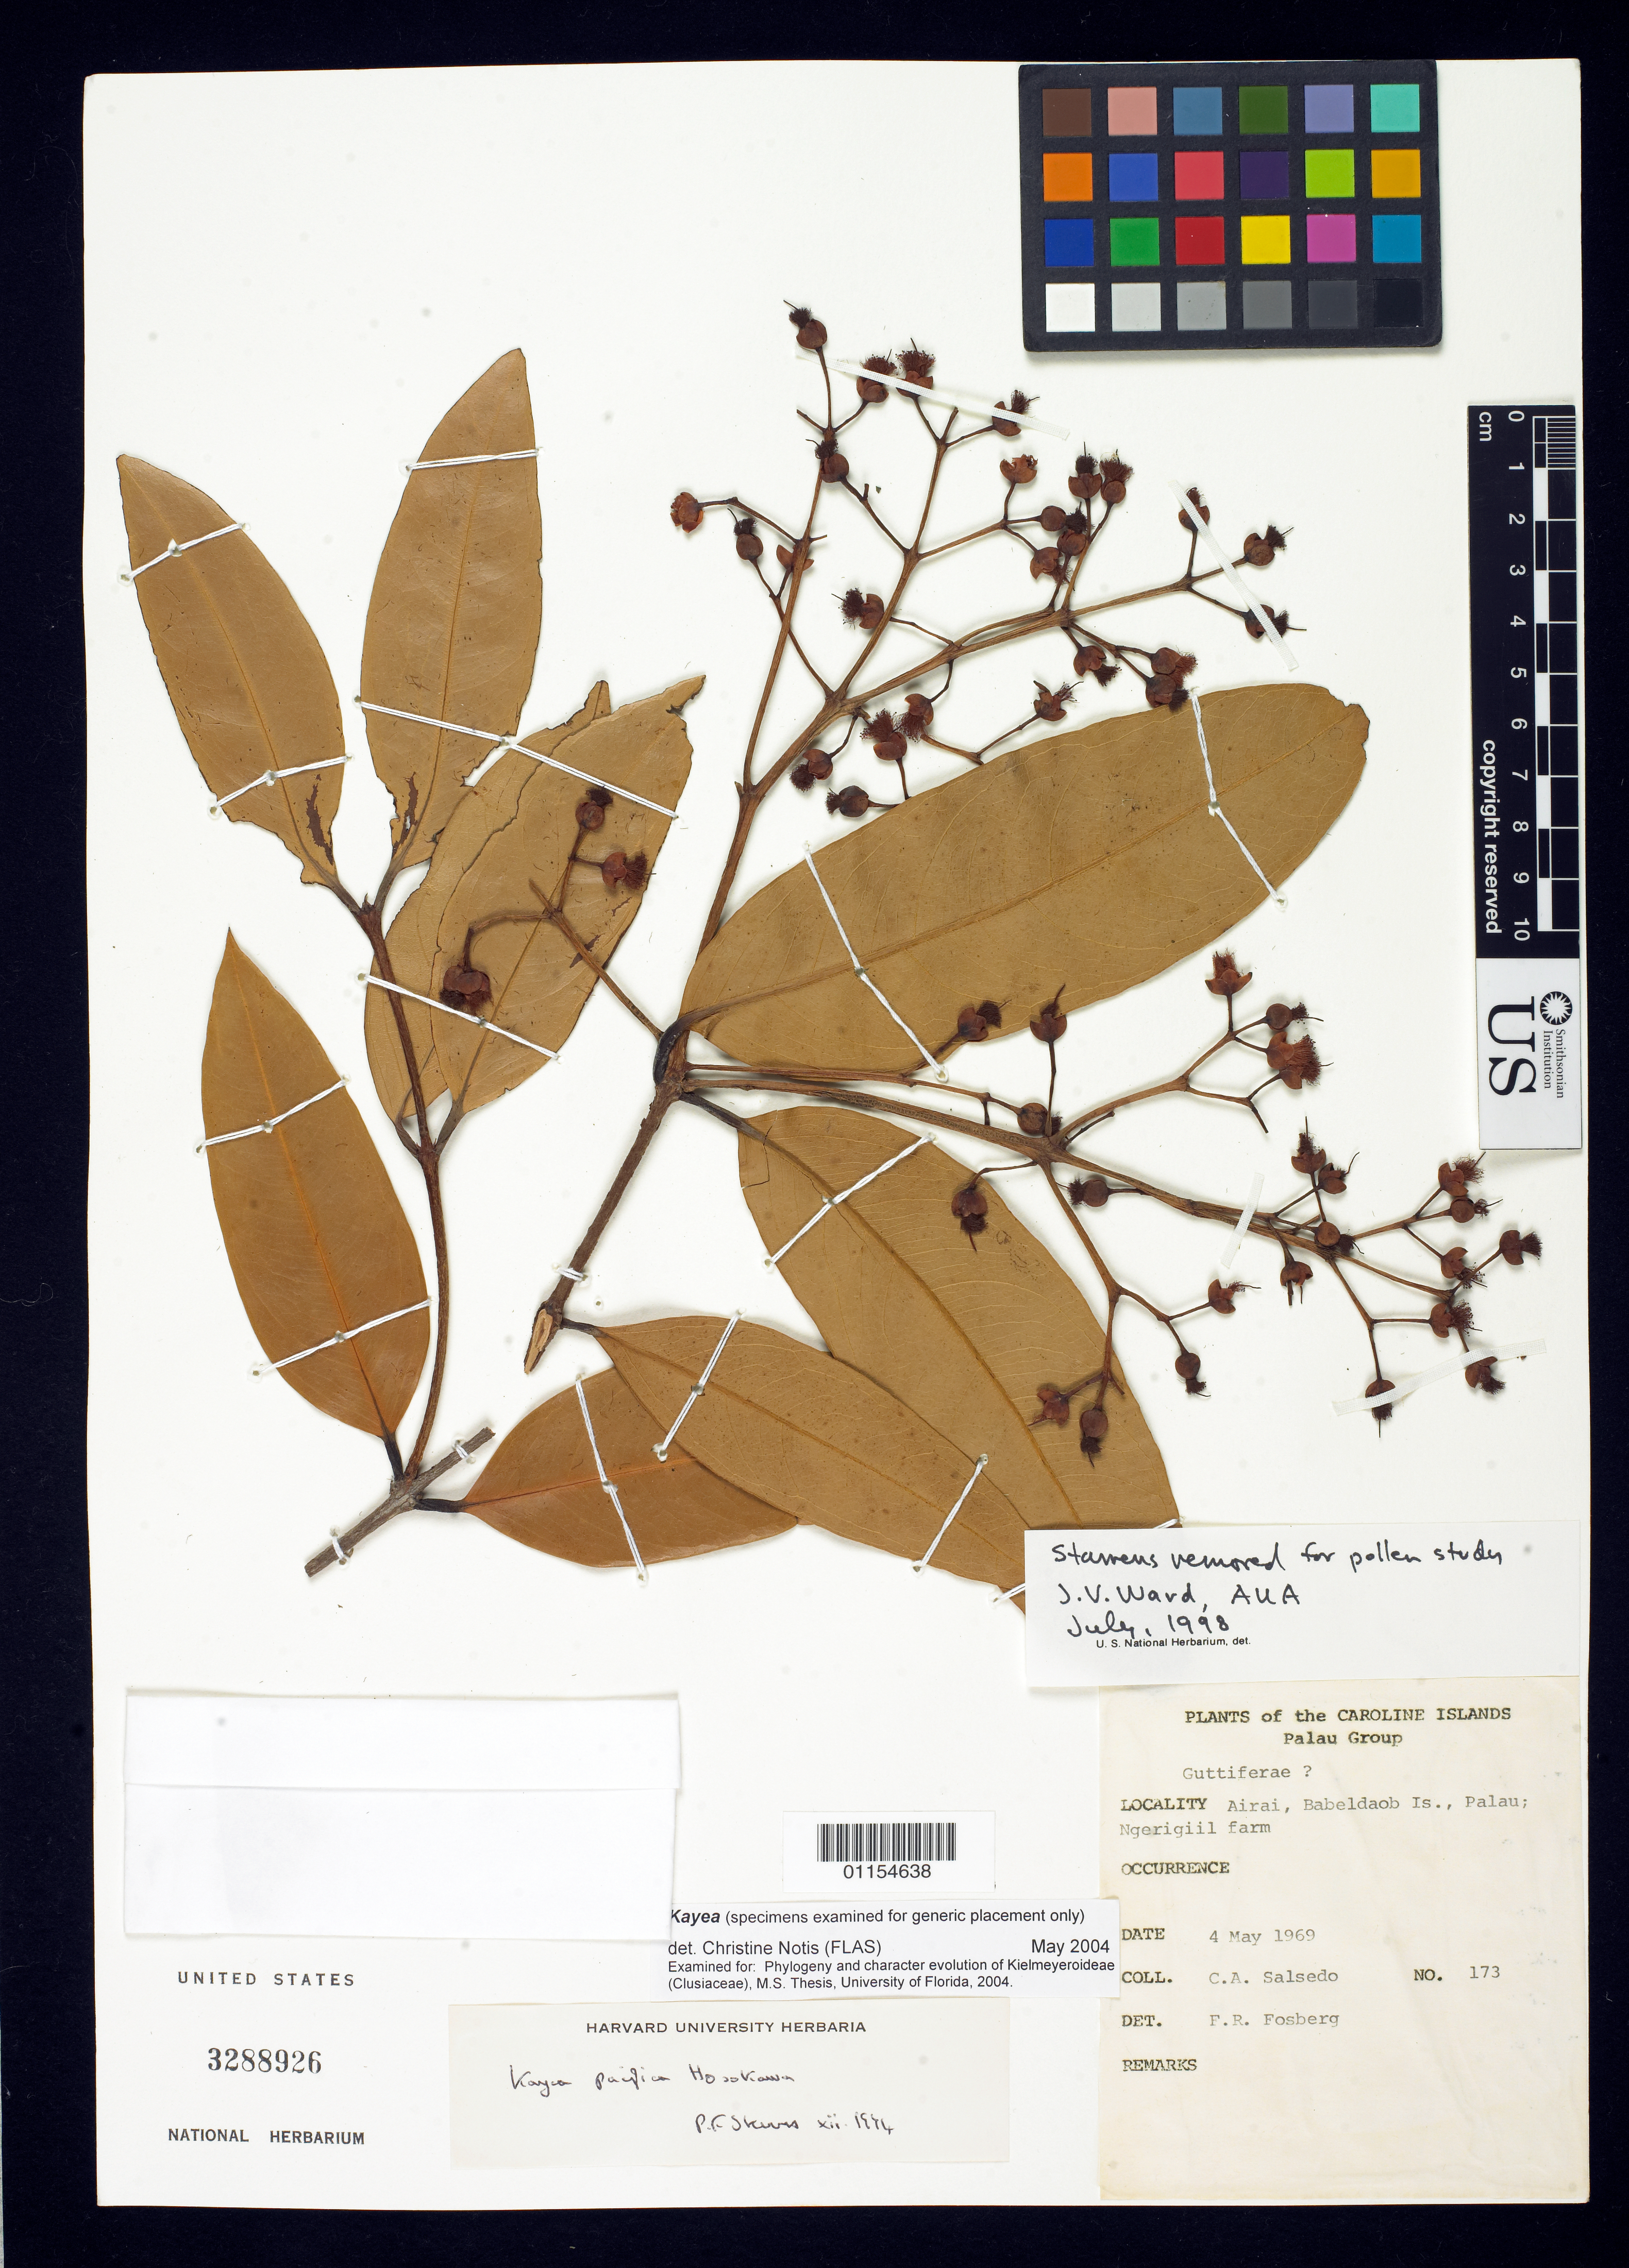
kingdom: Plantae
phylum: Tracheophyta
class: Magnoliopsida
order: Malpighiales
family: Calophyllaceae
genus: Kayea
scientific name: Kayea pacifica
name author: Hosok.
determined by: Fosberg, F. R.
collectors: C.A. Salsedo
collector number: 173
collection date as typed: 04 May 1969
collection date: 1969-05-04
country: Palau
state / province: Airai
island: Babeldaob [Babelthuap]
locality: Ngergiil farm, Airai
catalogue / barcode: US 3288926